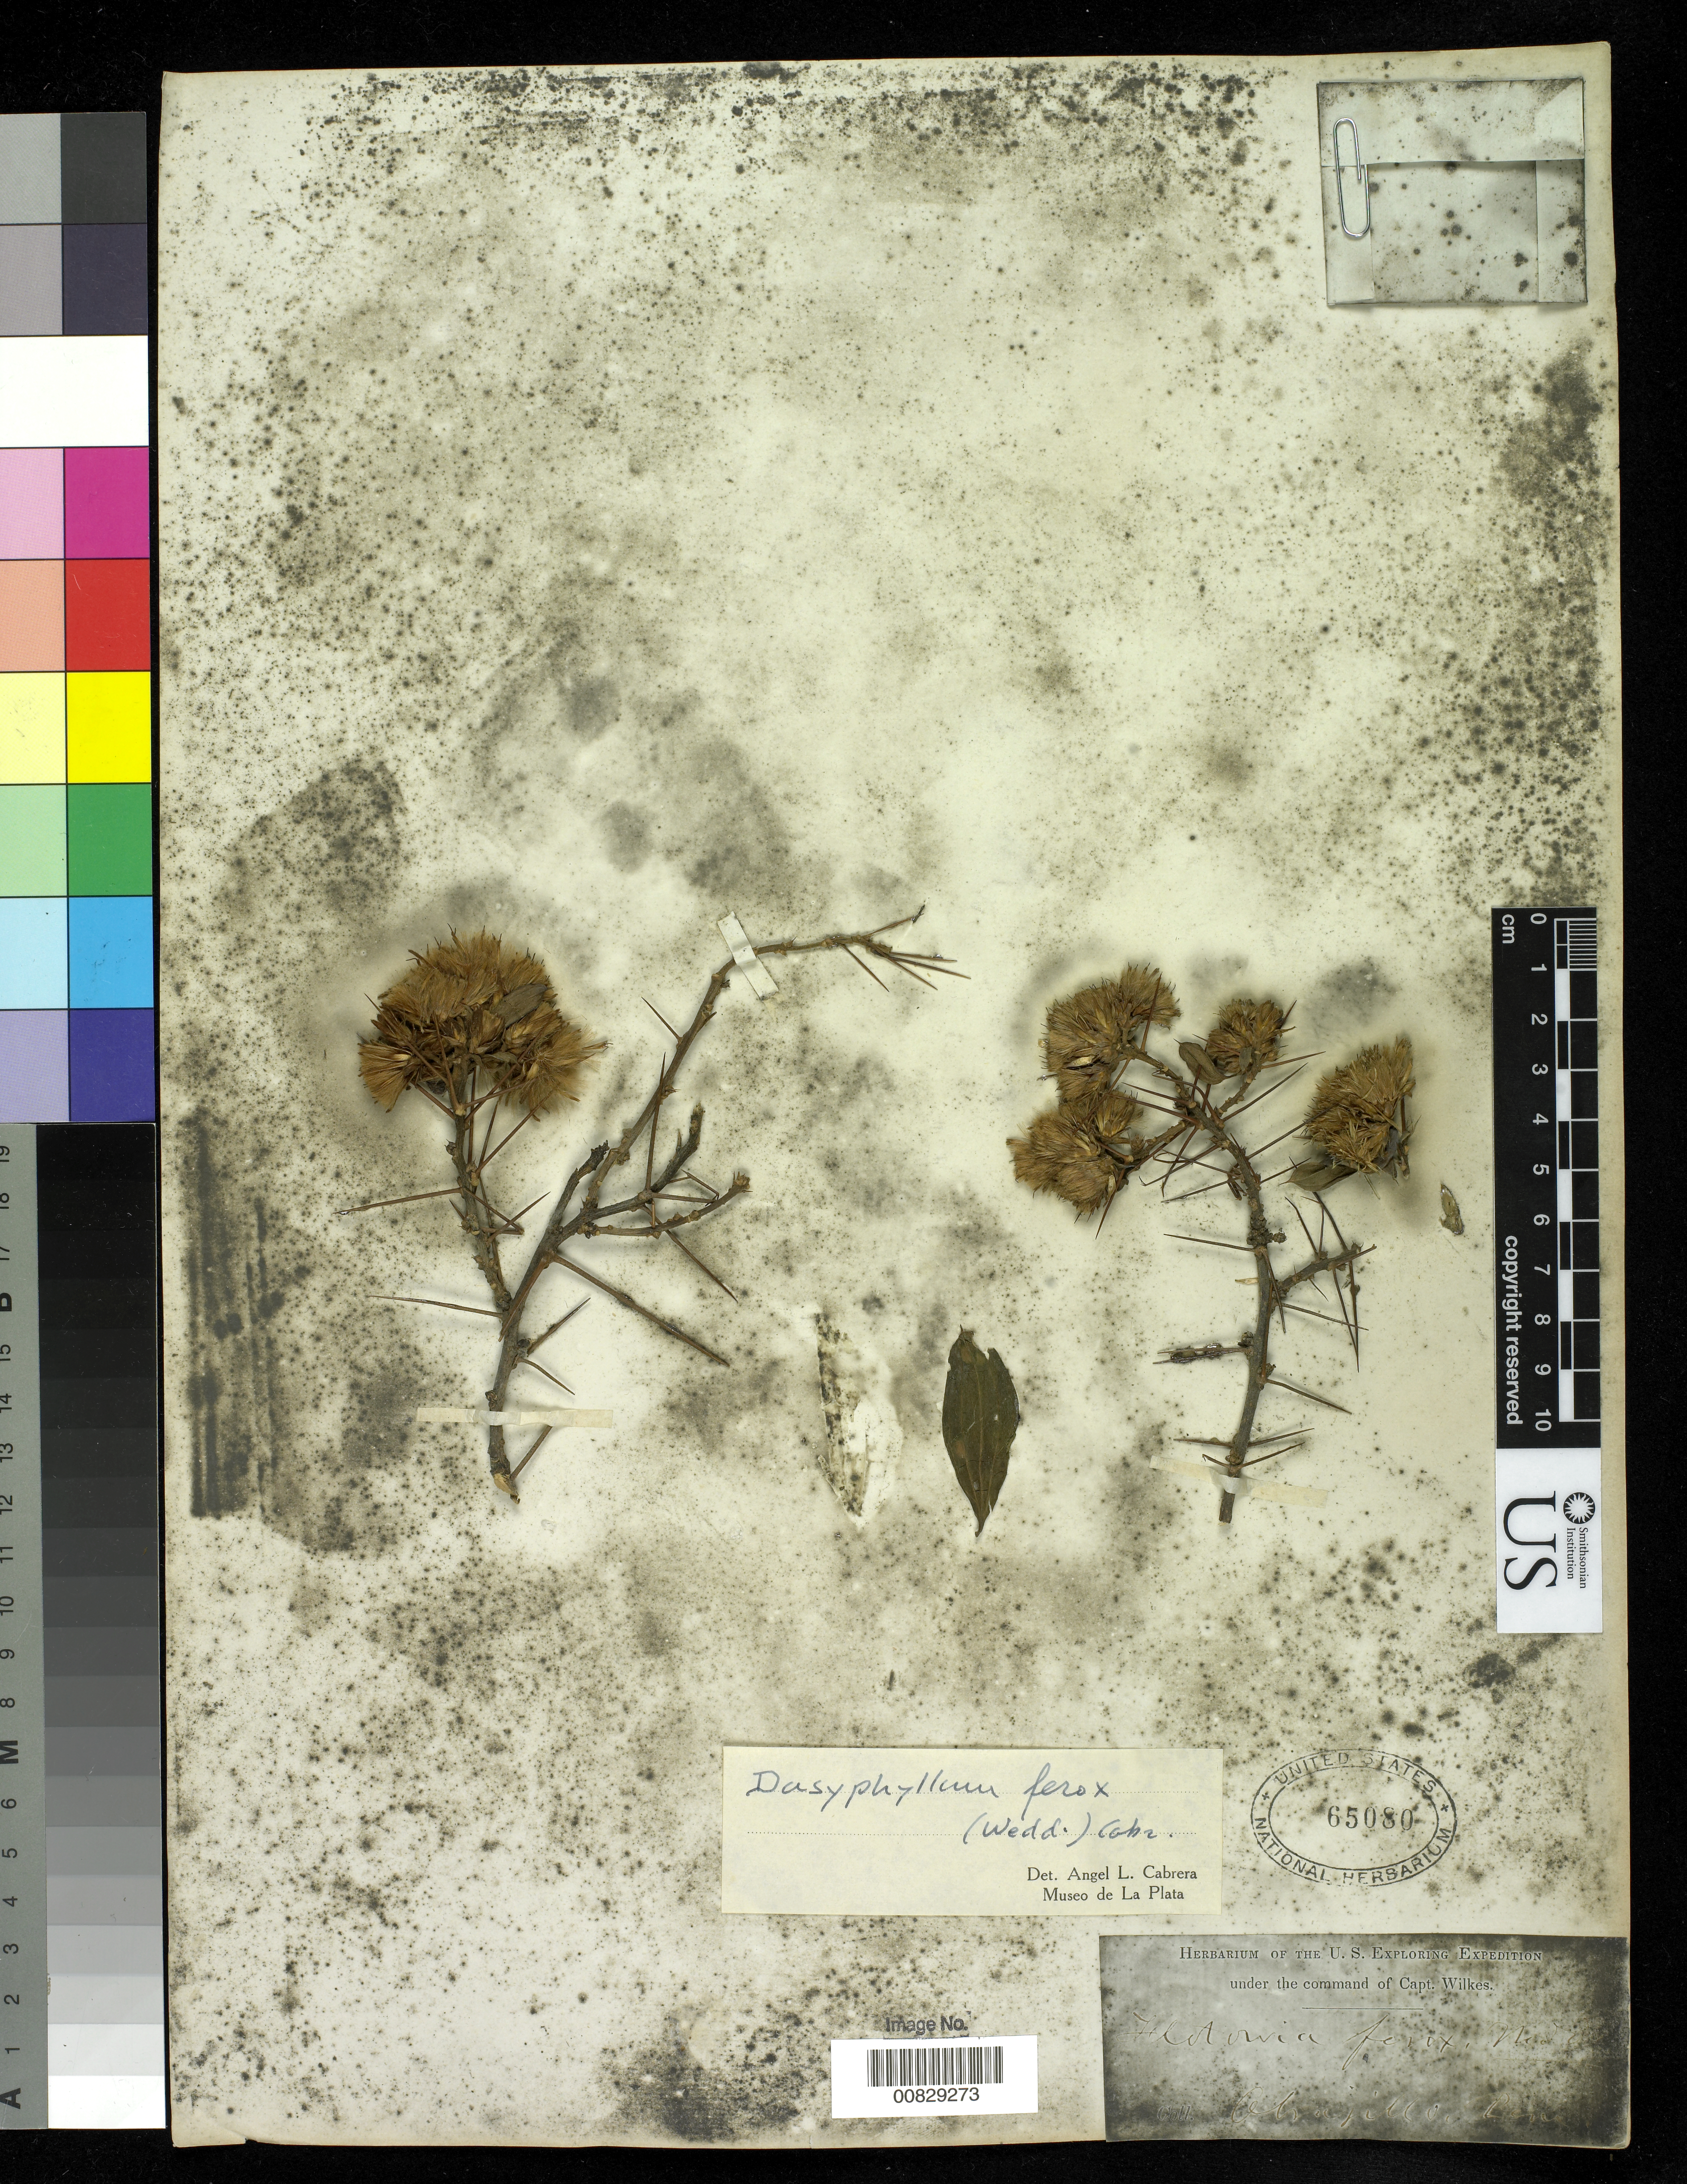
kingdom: Plantae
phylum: Tracheophyta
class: Magnoliopsida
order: Asterales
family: Asteraceae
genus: Dasyphyllum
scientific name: Dasyphyllum ferox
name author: (Wedd.) Cabrera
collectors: Wilkes Explor. Exped.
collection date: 1838/1842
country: Peru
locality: Obrajillo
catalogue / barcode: US 65080